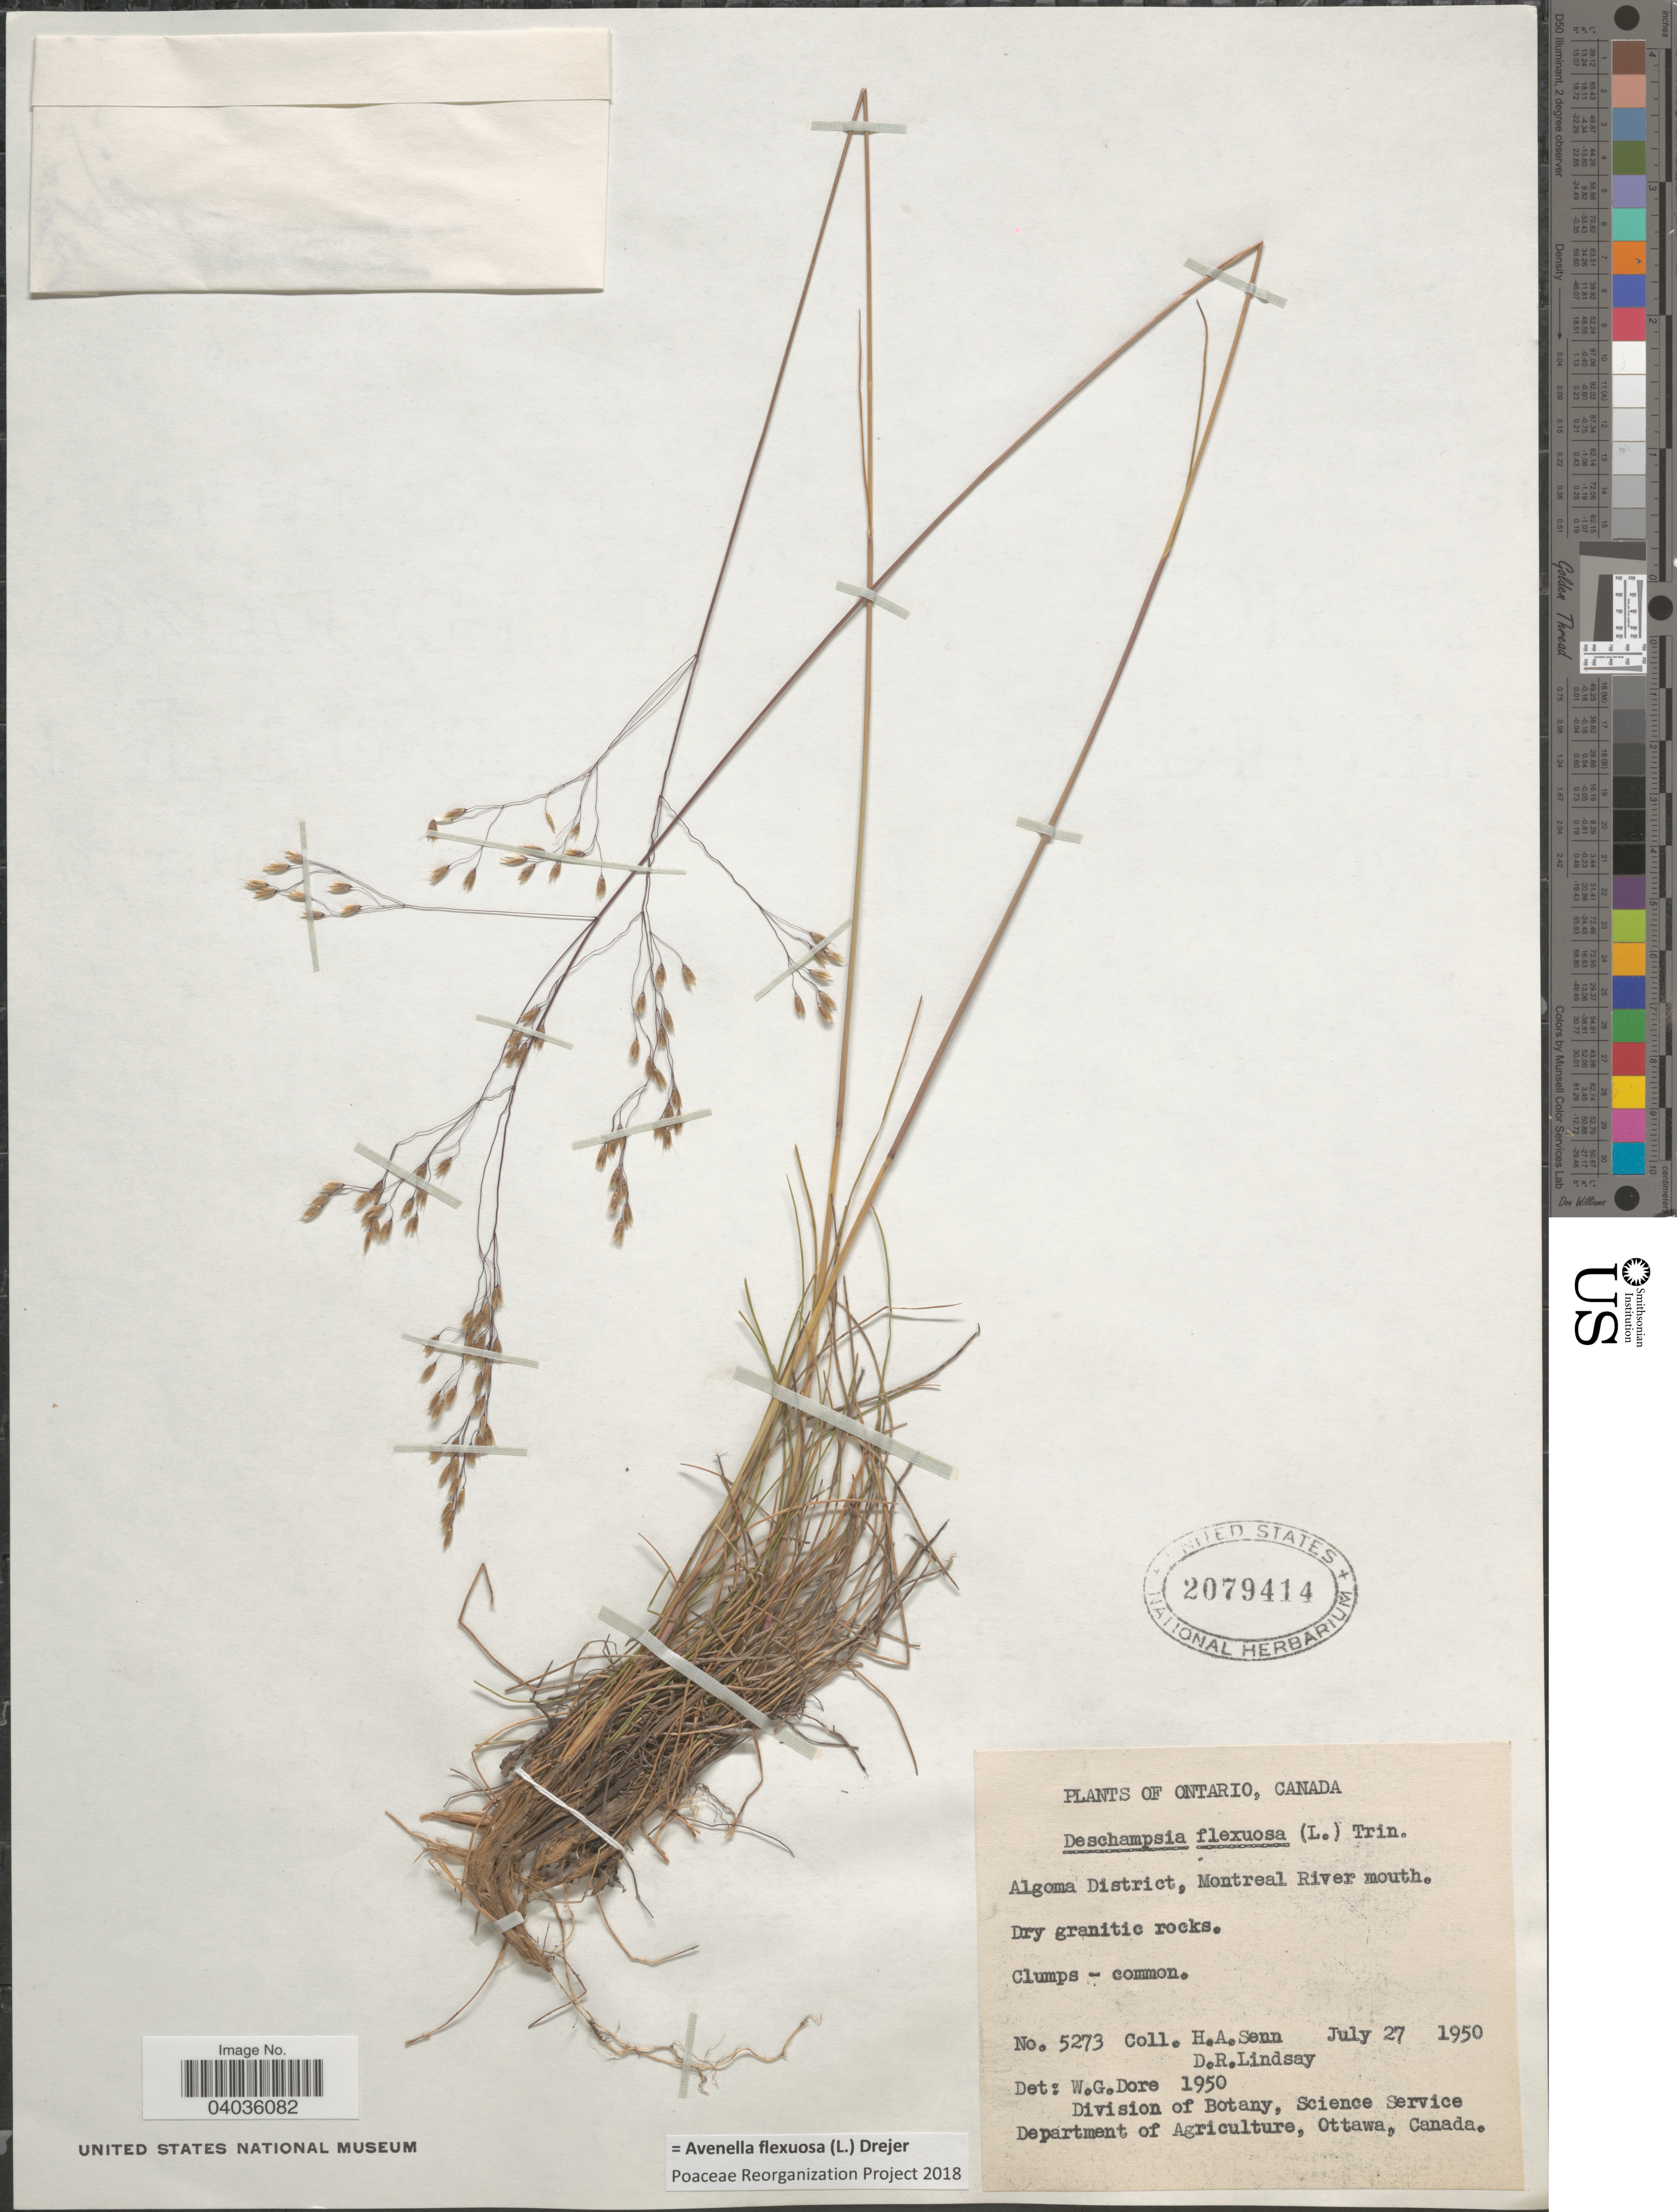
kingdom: Plantae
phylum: Tracheophyta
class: Liliopsida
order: Poales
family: Poaceae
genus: Avenella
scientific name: Avenella flexuosa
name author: (L.) Drejer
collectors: H. Senn & D. Lindsay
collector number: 5273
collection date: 1950-07-27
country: Canada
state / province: Ontario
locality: Algoma District, Montreal River mouth.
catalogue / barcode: US 2079414